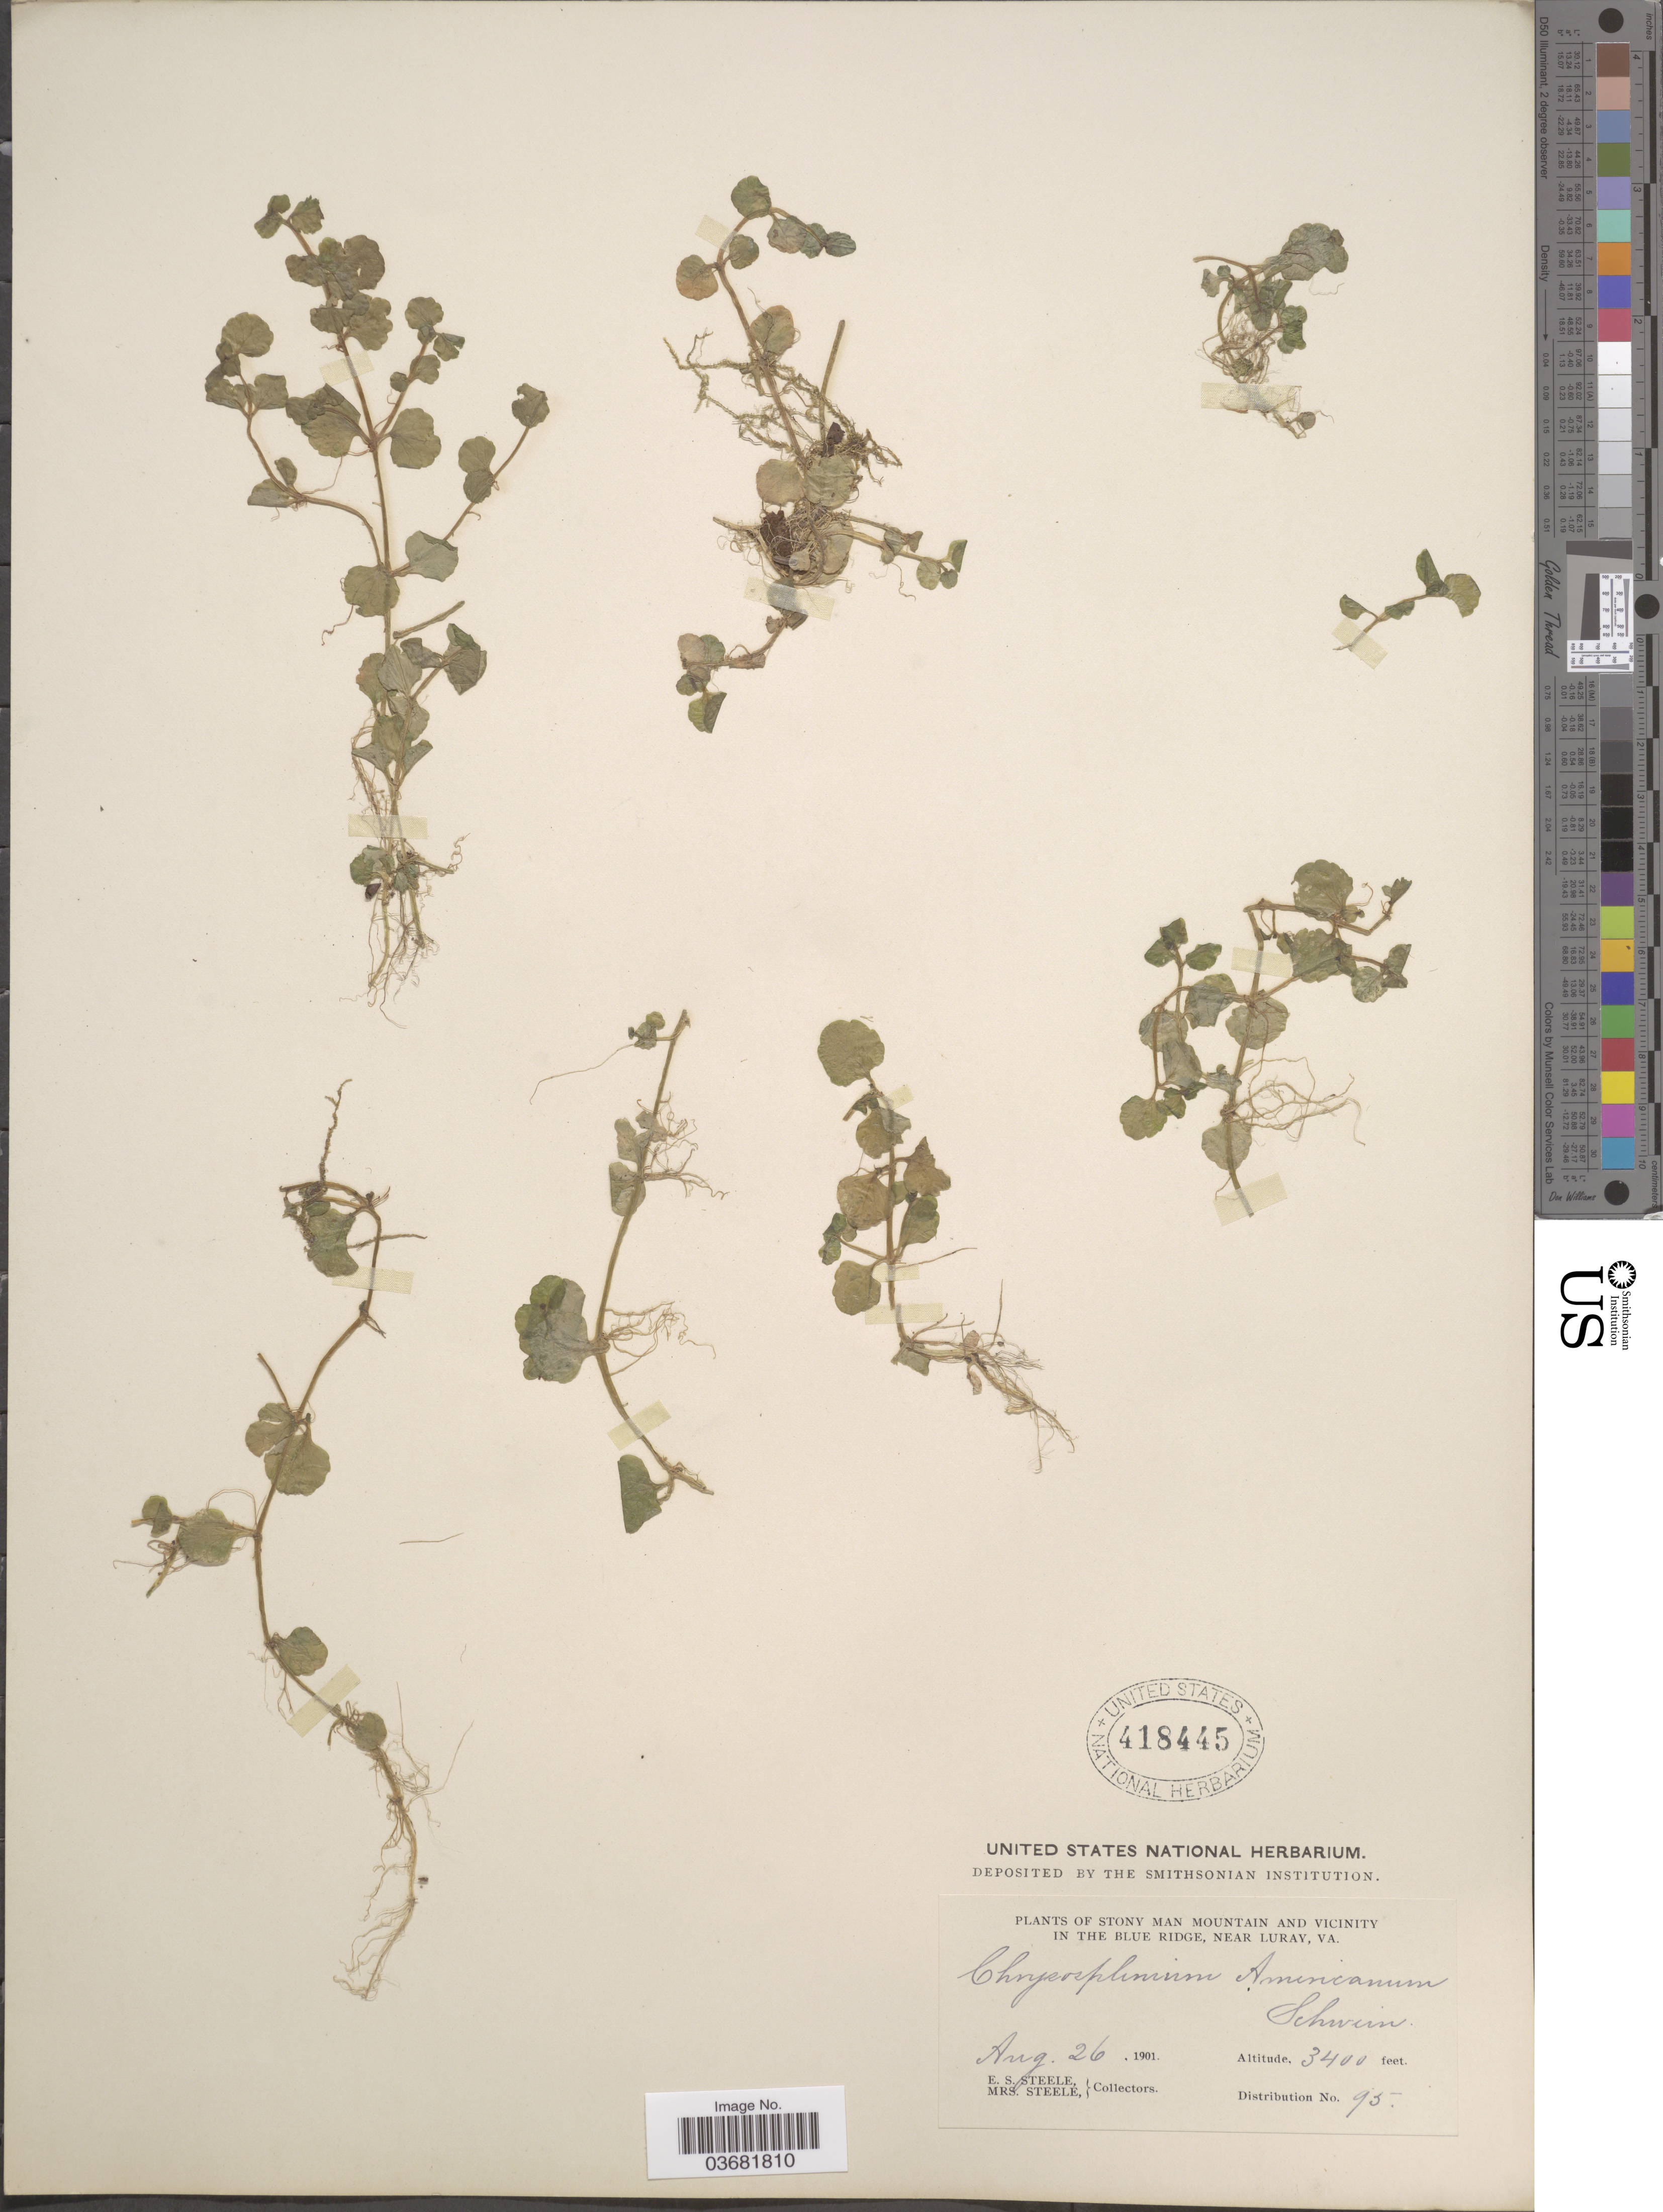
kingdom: Plantae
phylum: Tracheophyta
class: Magnoliopsida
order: Saxifragales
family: Saxifragaceae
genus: Chrysosplenium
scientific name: Chrysosplenium americanum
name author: Schwein.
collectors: E. Steele & Mrs. E. S. Steele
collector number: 95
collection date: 1901-08-26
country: United States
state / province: Virginia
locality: Stony Man Mountain and vicinity in the Blue Ridge, near Luray.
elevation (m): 1036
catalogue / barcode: US 418445